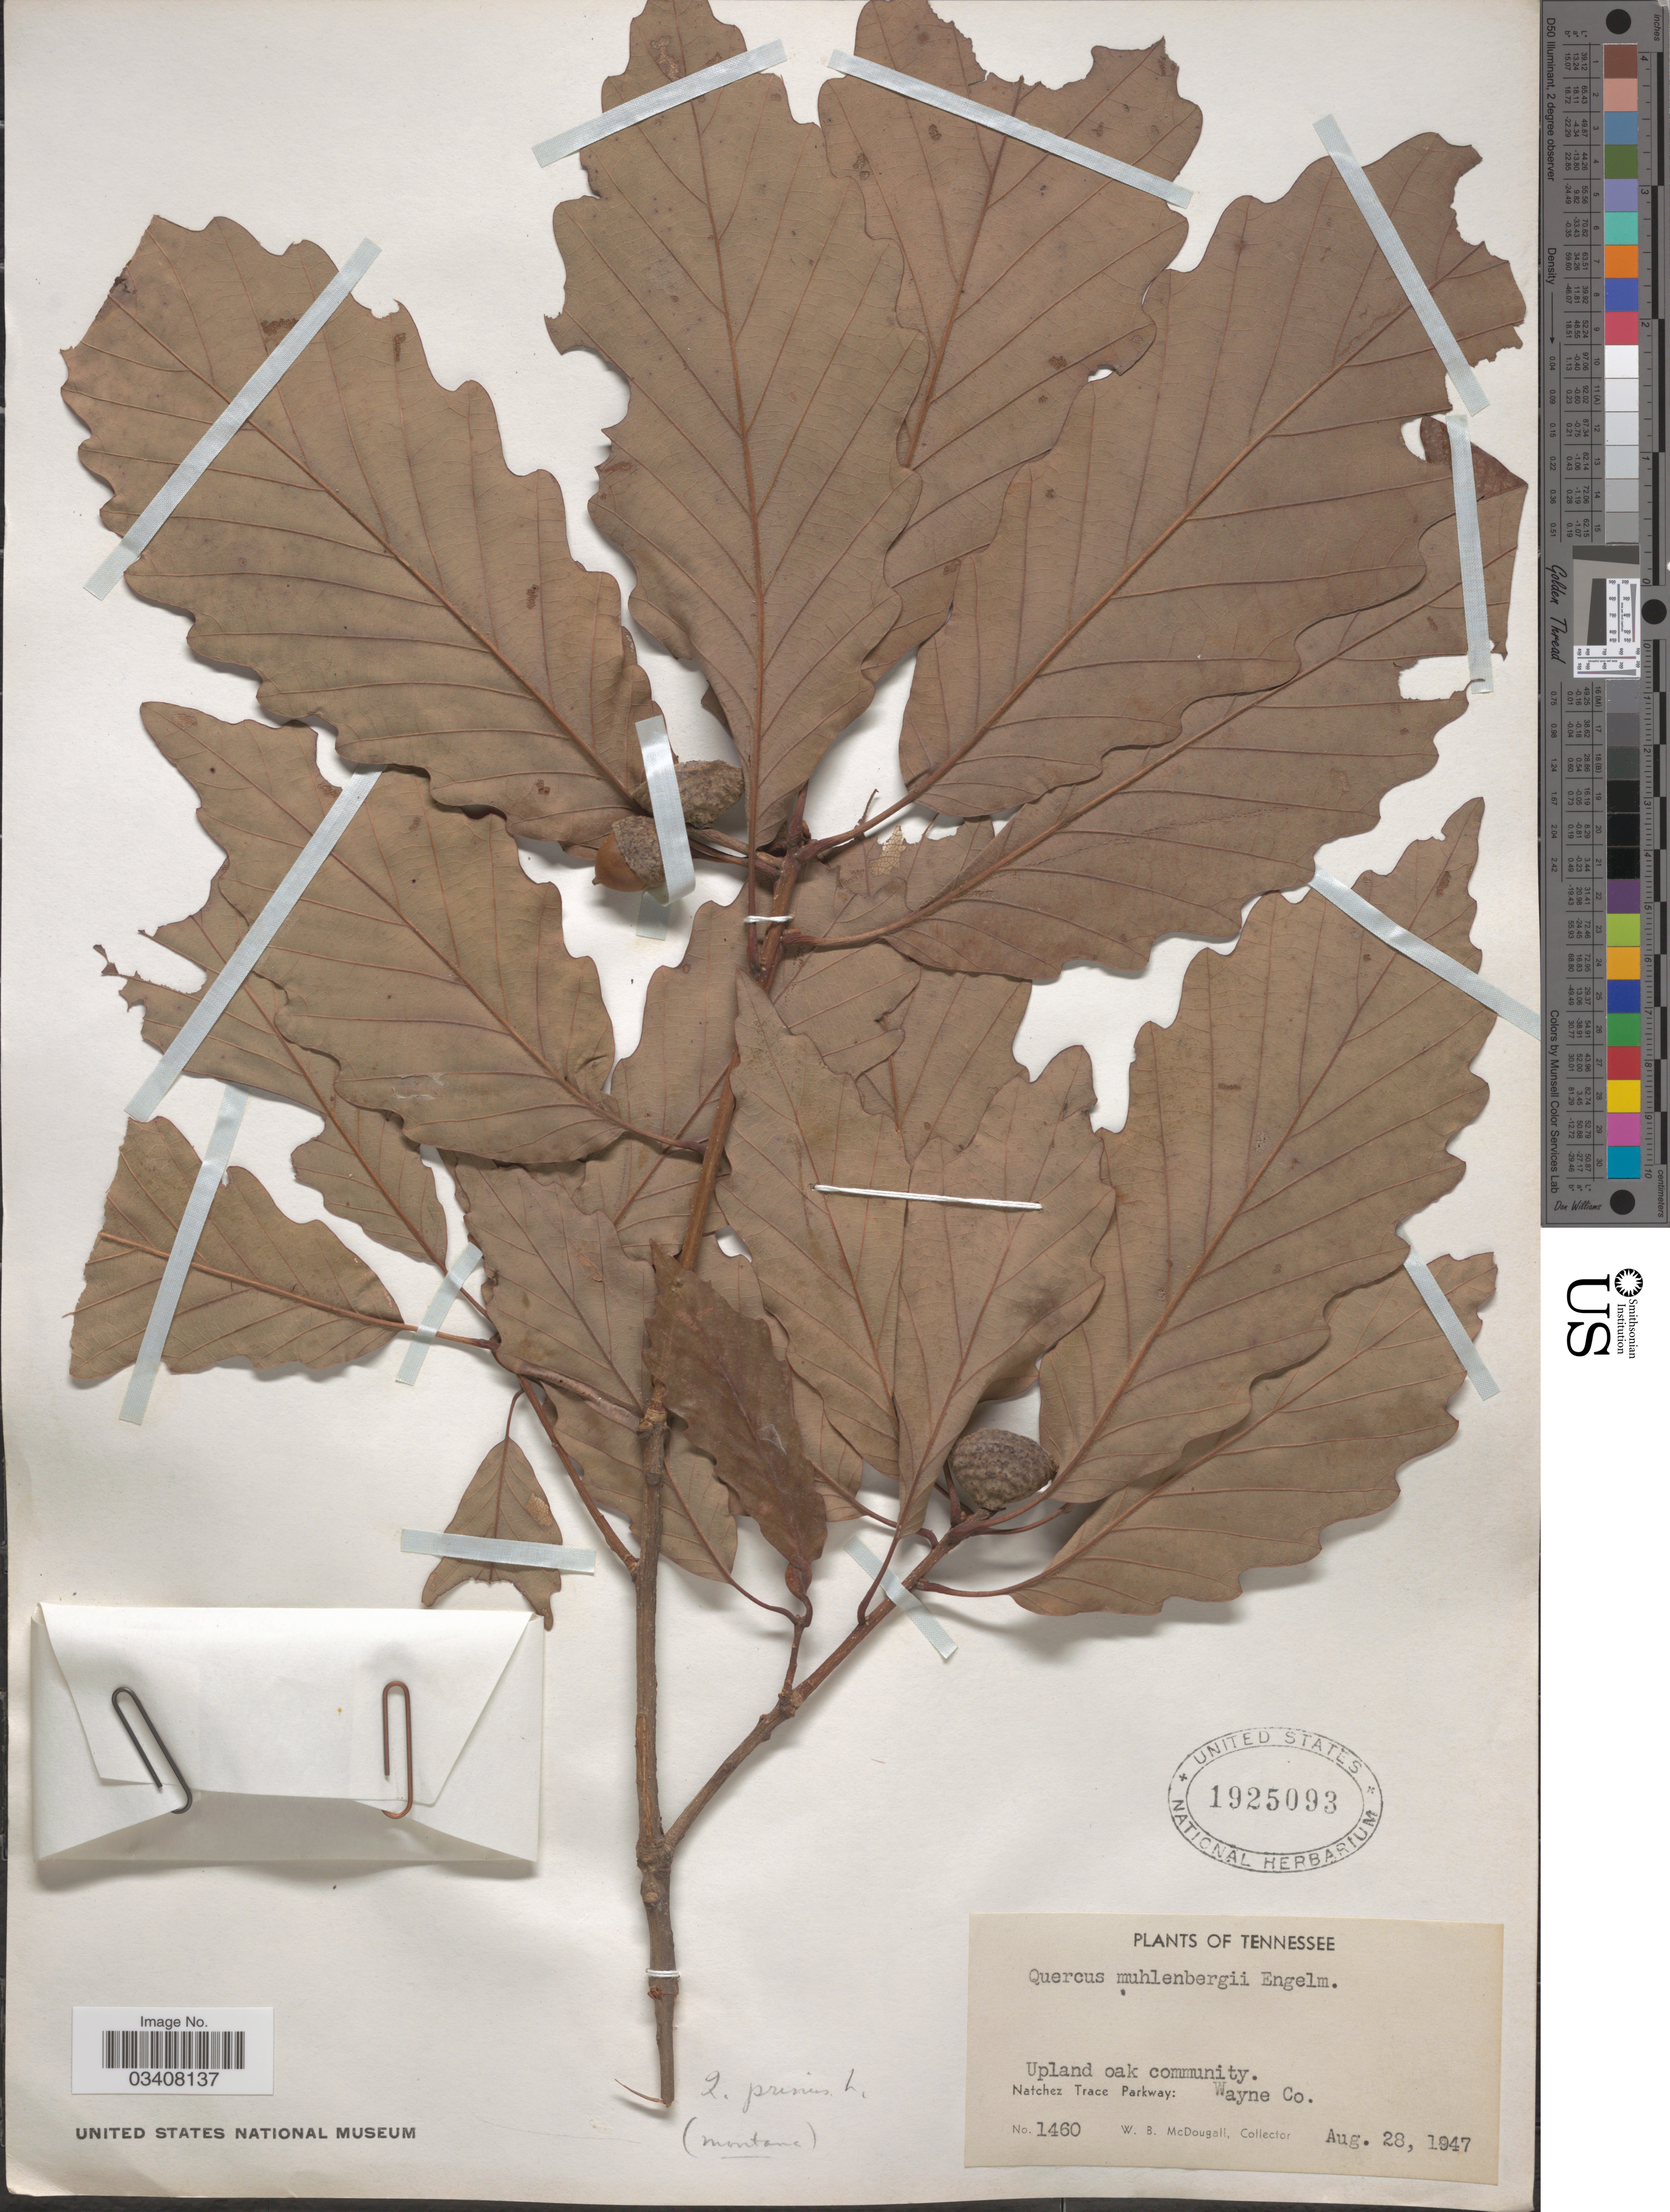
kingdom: Plantae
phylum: Tracheophyta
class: Magnoliopsida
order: Fagales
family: Fagaceae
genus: Quercus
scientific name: Quercus prinus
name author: L.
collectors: W. B. McDougall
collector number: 1460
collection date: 1947-08-28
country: United States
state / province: Tennessee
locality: Upland oak community. Natchez Trace Parkway: Wayne Co.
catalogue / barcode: US 1925093